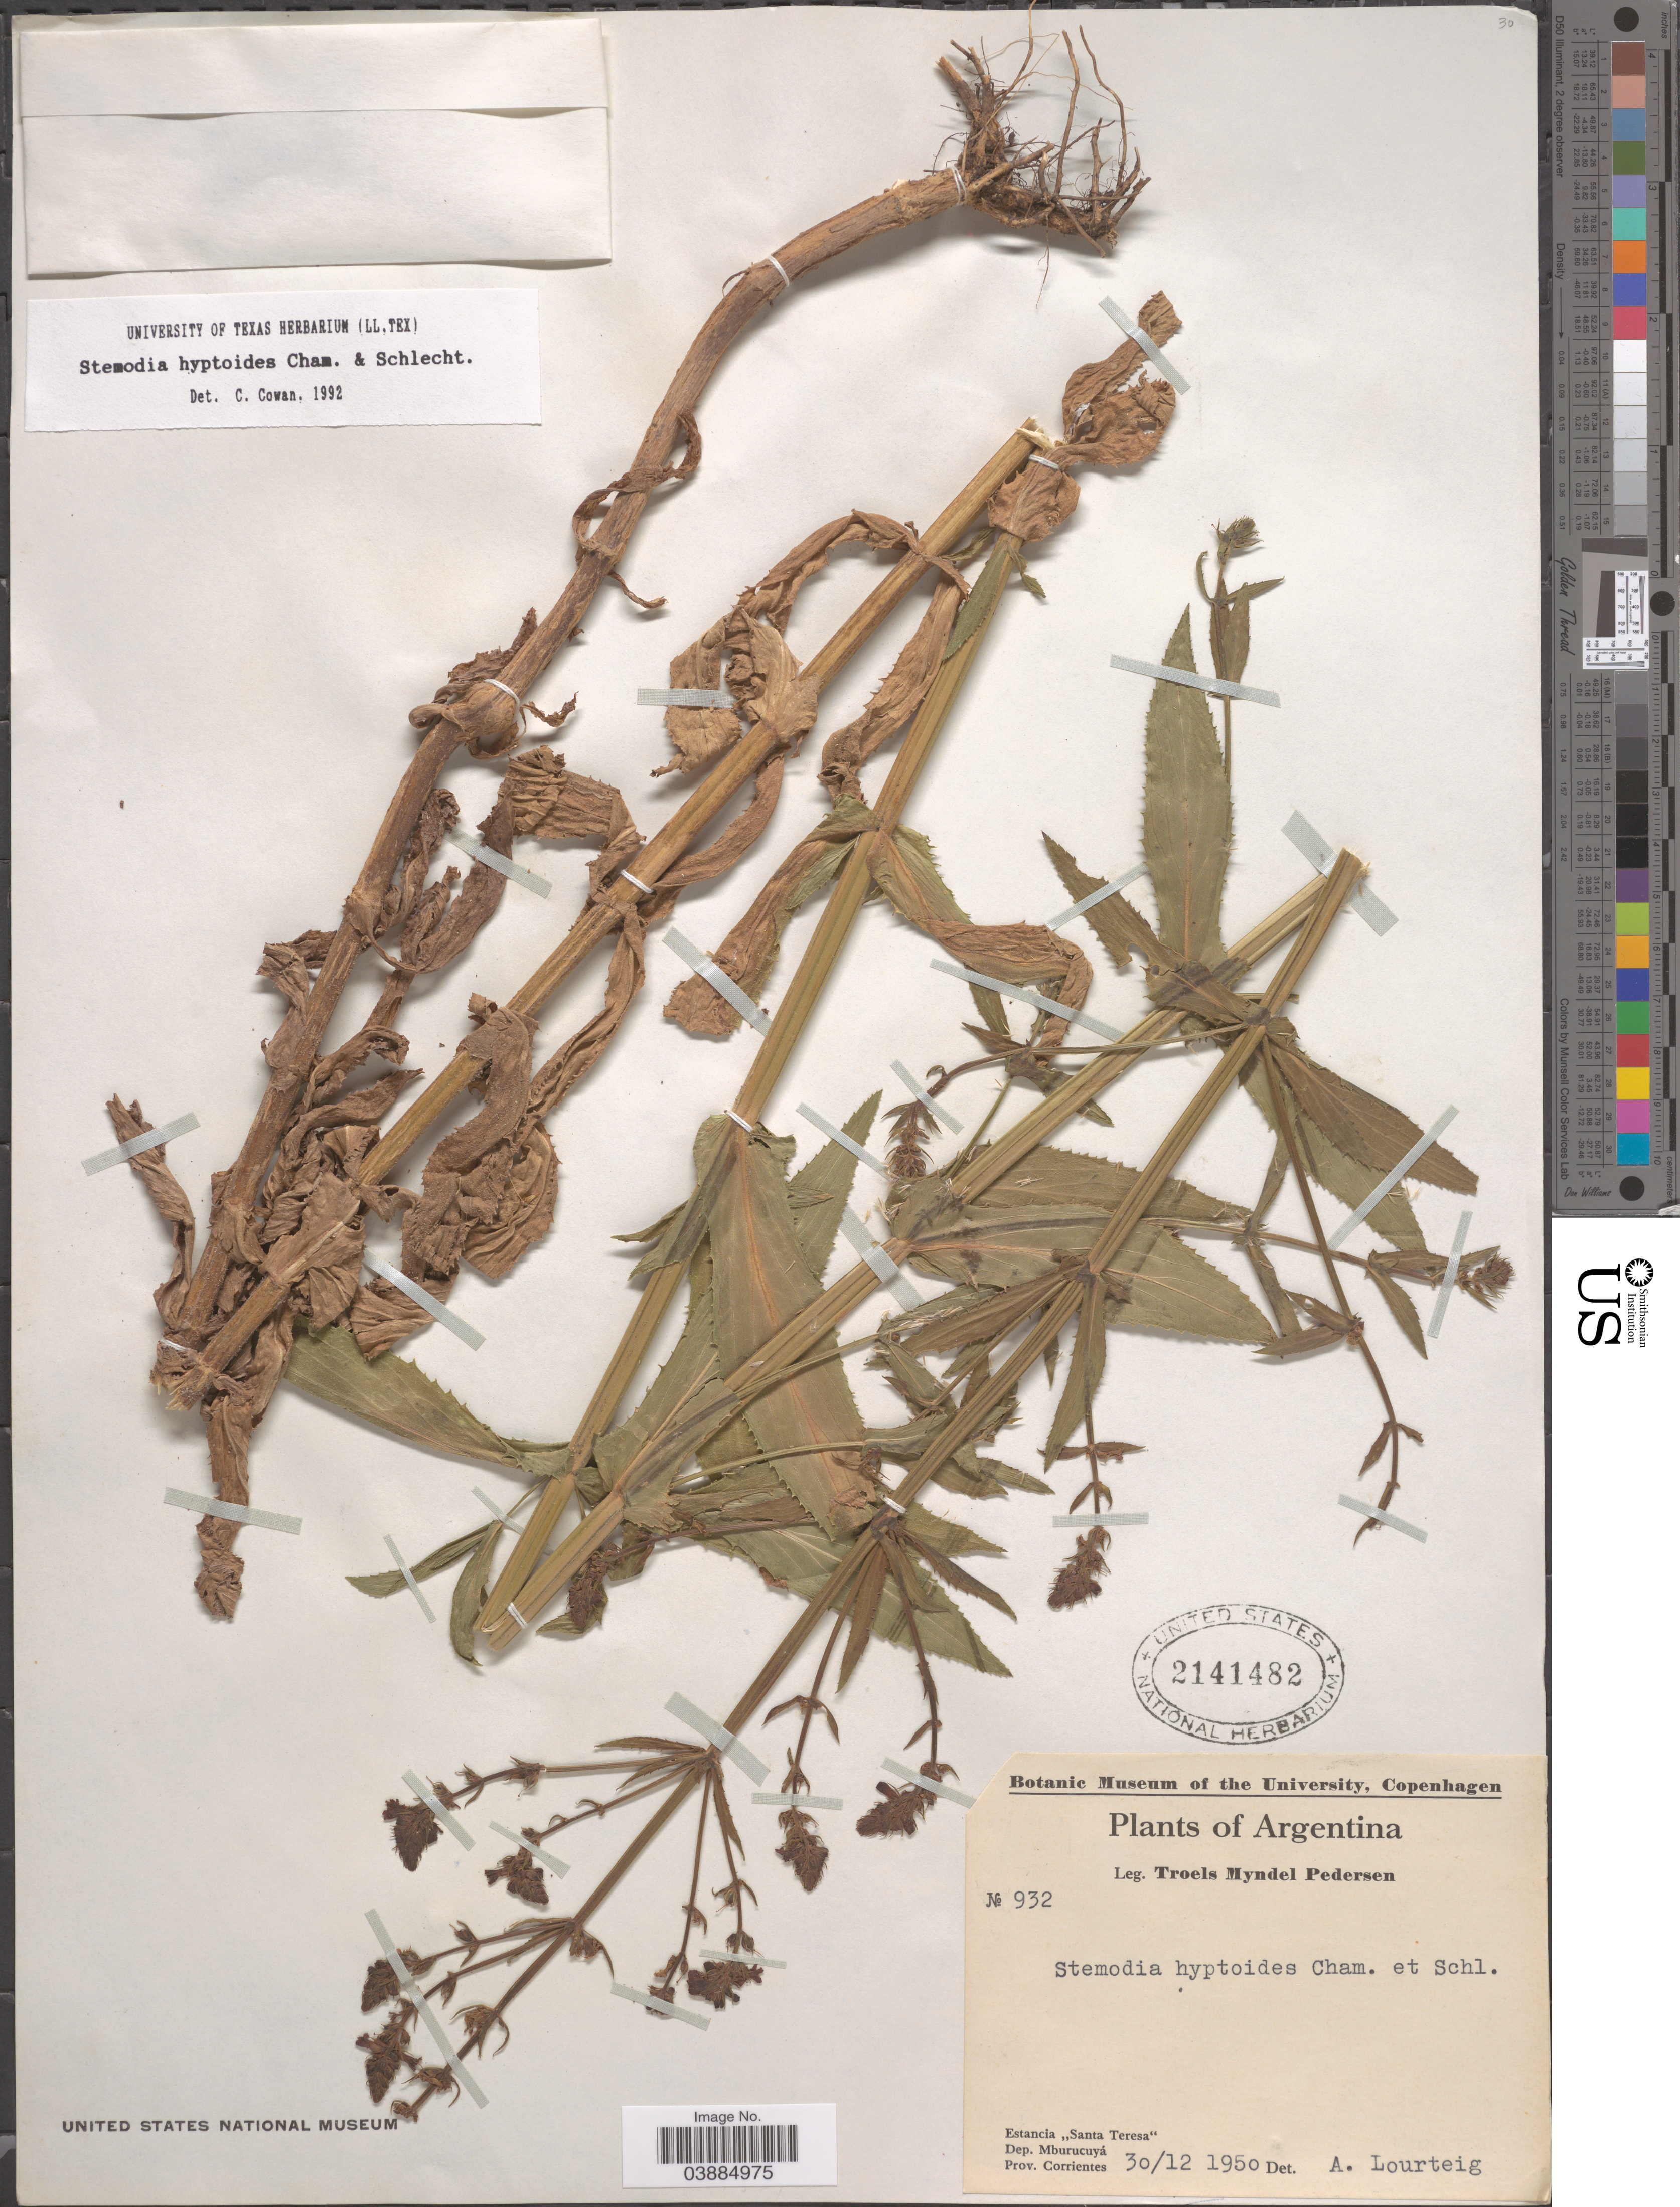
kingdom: Plantae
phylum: Tracheophyta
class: Magnoliopsida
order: Lamiales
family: Plantaginaceae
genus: Stemodia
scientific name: Stemodia hyptoides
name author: Cham. & Schltdl.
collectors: T. Pederson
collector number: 932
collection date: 1950-12-30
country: Argentina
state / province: Corrientes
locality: Estancia "Santa Teresa". Dep. Mburucuyá.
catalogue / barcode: US 2141482